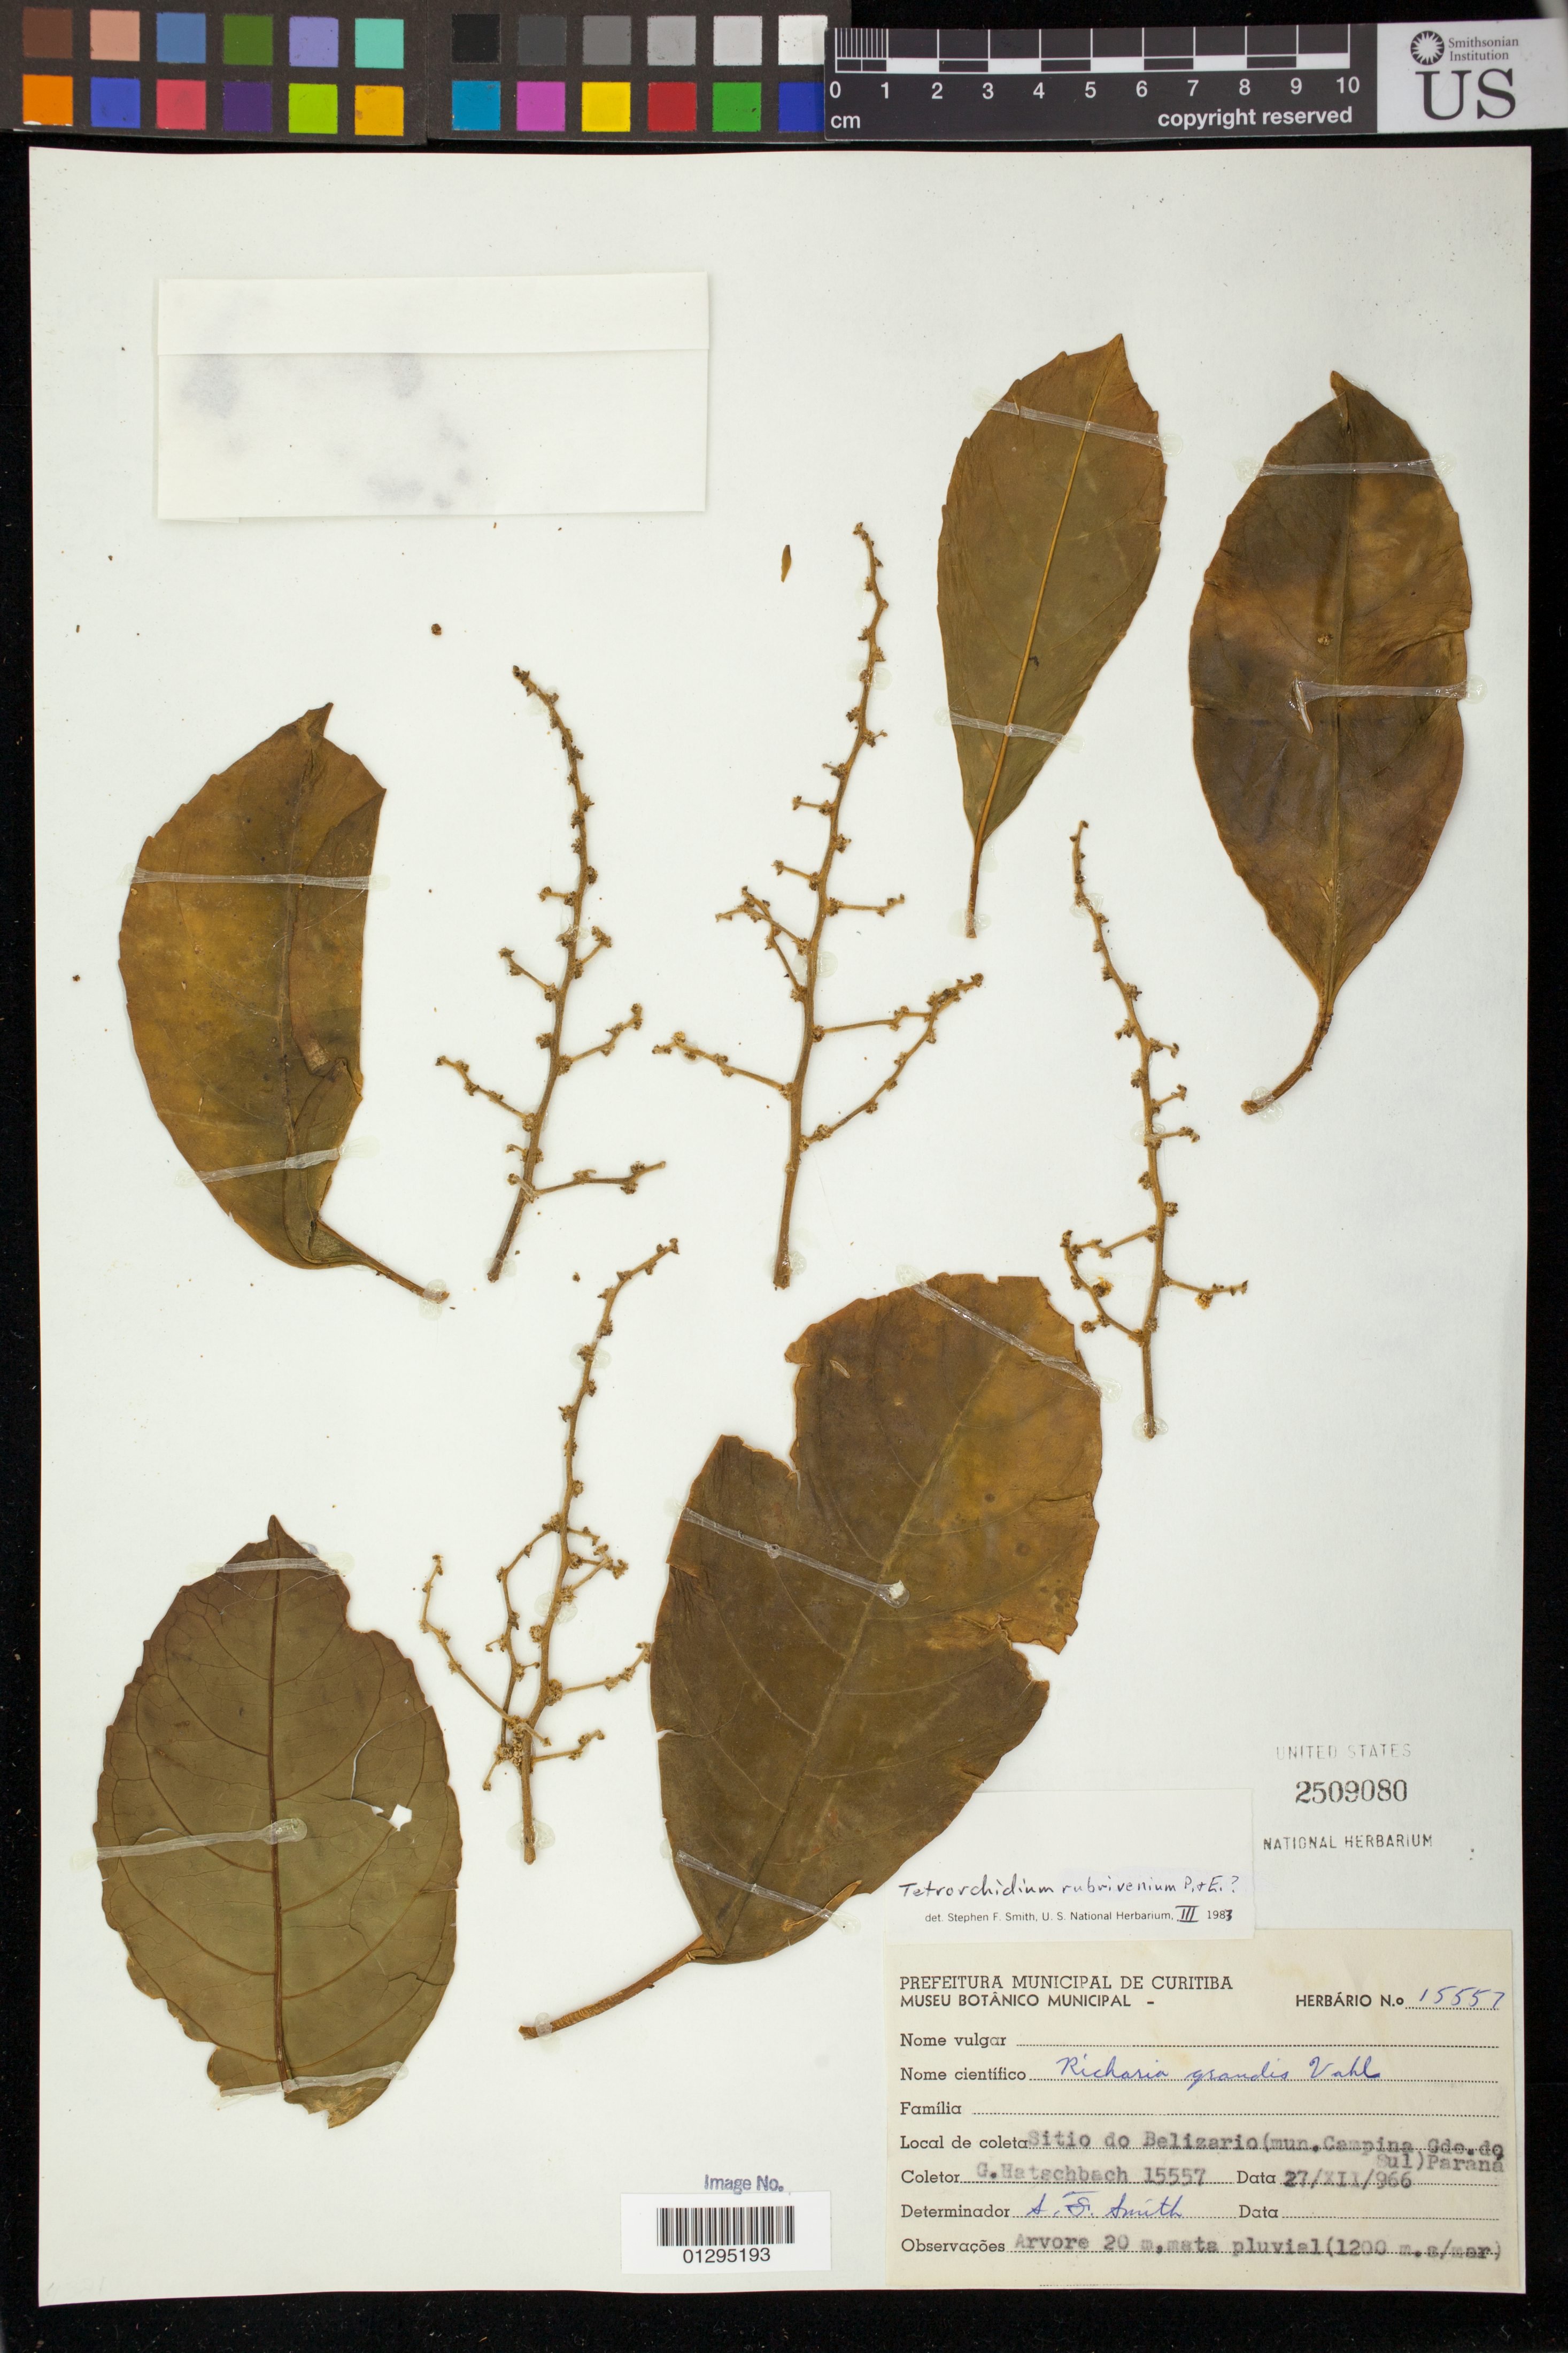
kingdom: Plantae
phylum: Tracheophyta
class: Magnoliopsida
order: Malpighiales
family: Euphorbiaceae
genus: Tetrorchidium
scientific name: Tetrorchidium rubrivenium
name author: Poepp.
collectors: G. Hatschbach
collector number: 15557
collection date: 1966-12-27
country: Brazil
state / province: Paraná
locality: Sitio do Belizario (mun. Campina Gde. do Sul)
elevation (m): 1200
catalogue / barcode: US 2509080